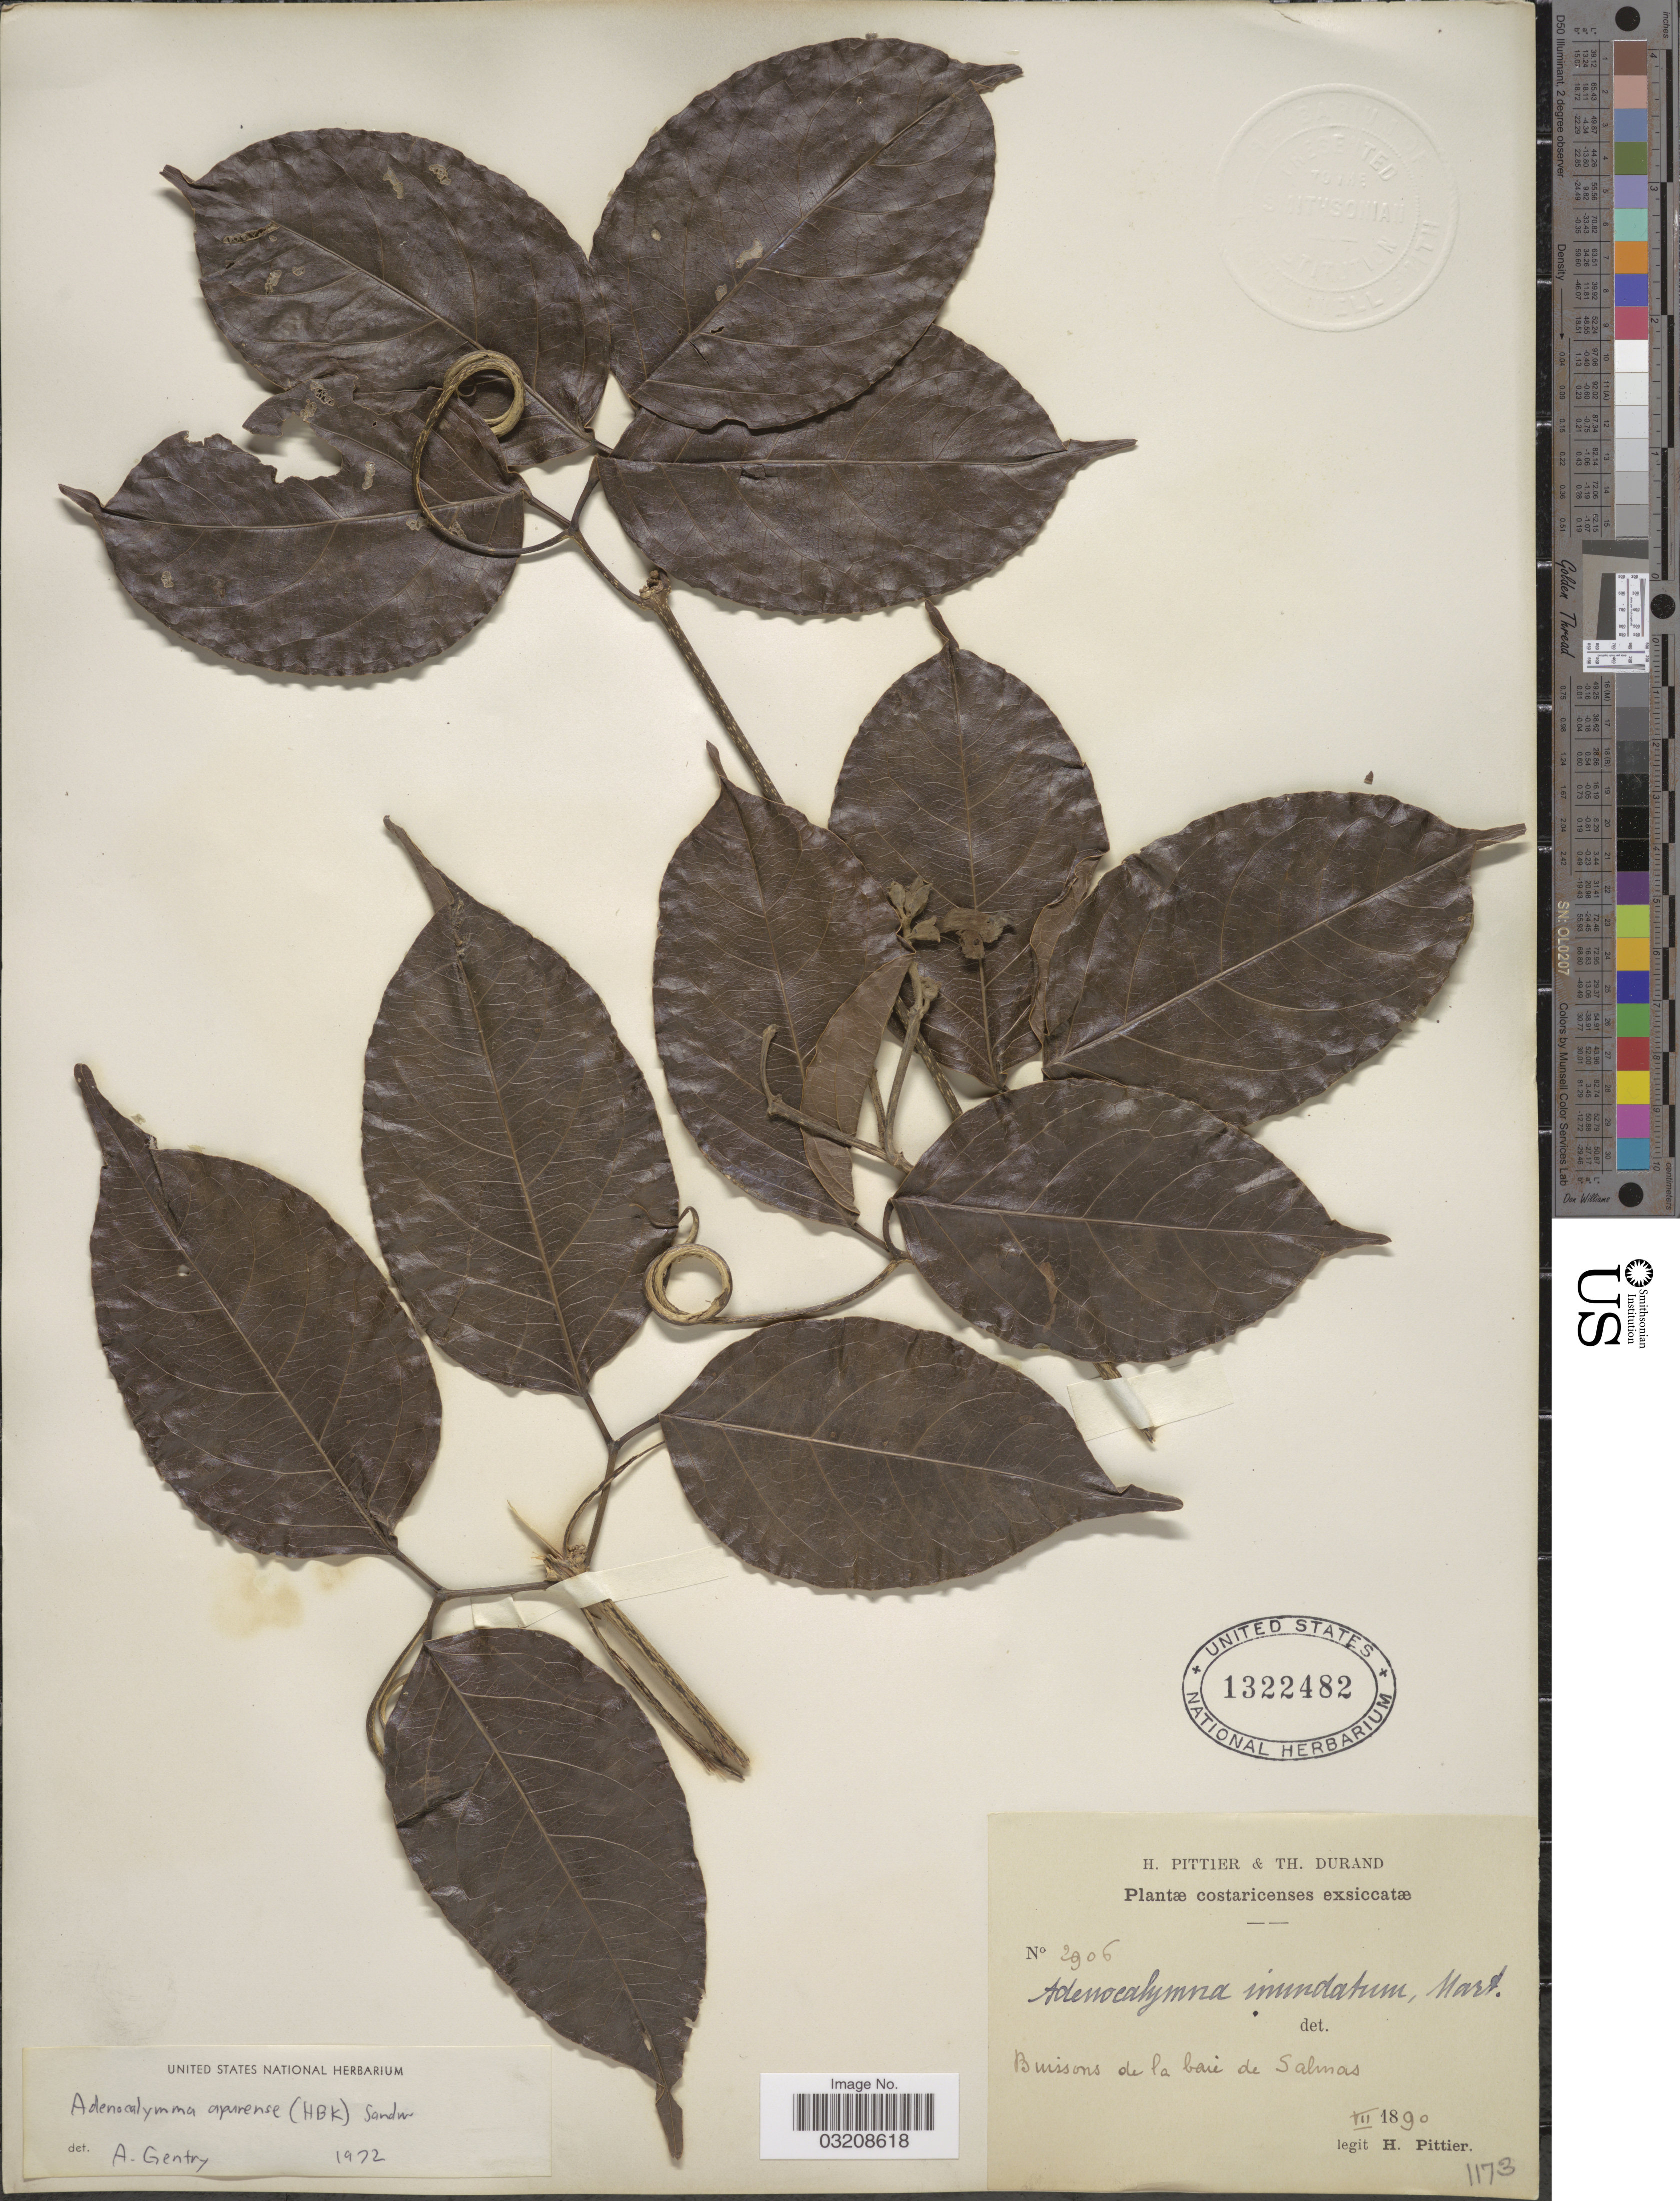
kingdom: Plantae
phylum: Tracheophyta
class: Magnoliopsida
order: Lamiales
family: Bignoniaceae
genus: Adenocalymma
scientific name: Adenocalymma inundatum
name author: Mart. ex DC.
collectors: H. F. Pittier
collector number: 2906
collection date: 1890-07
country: Costa Rica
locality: Buissons de la baie de Salinas.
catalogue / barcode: US 1322482